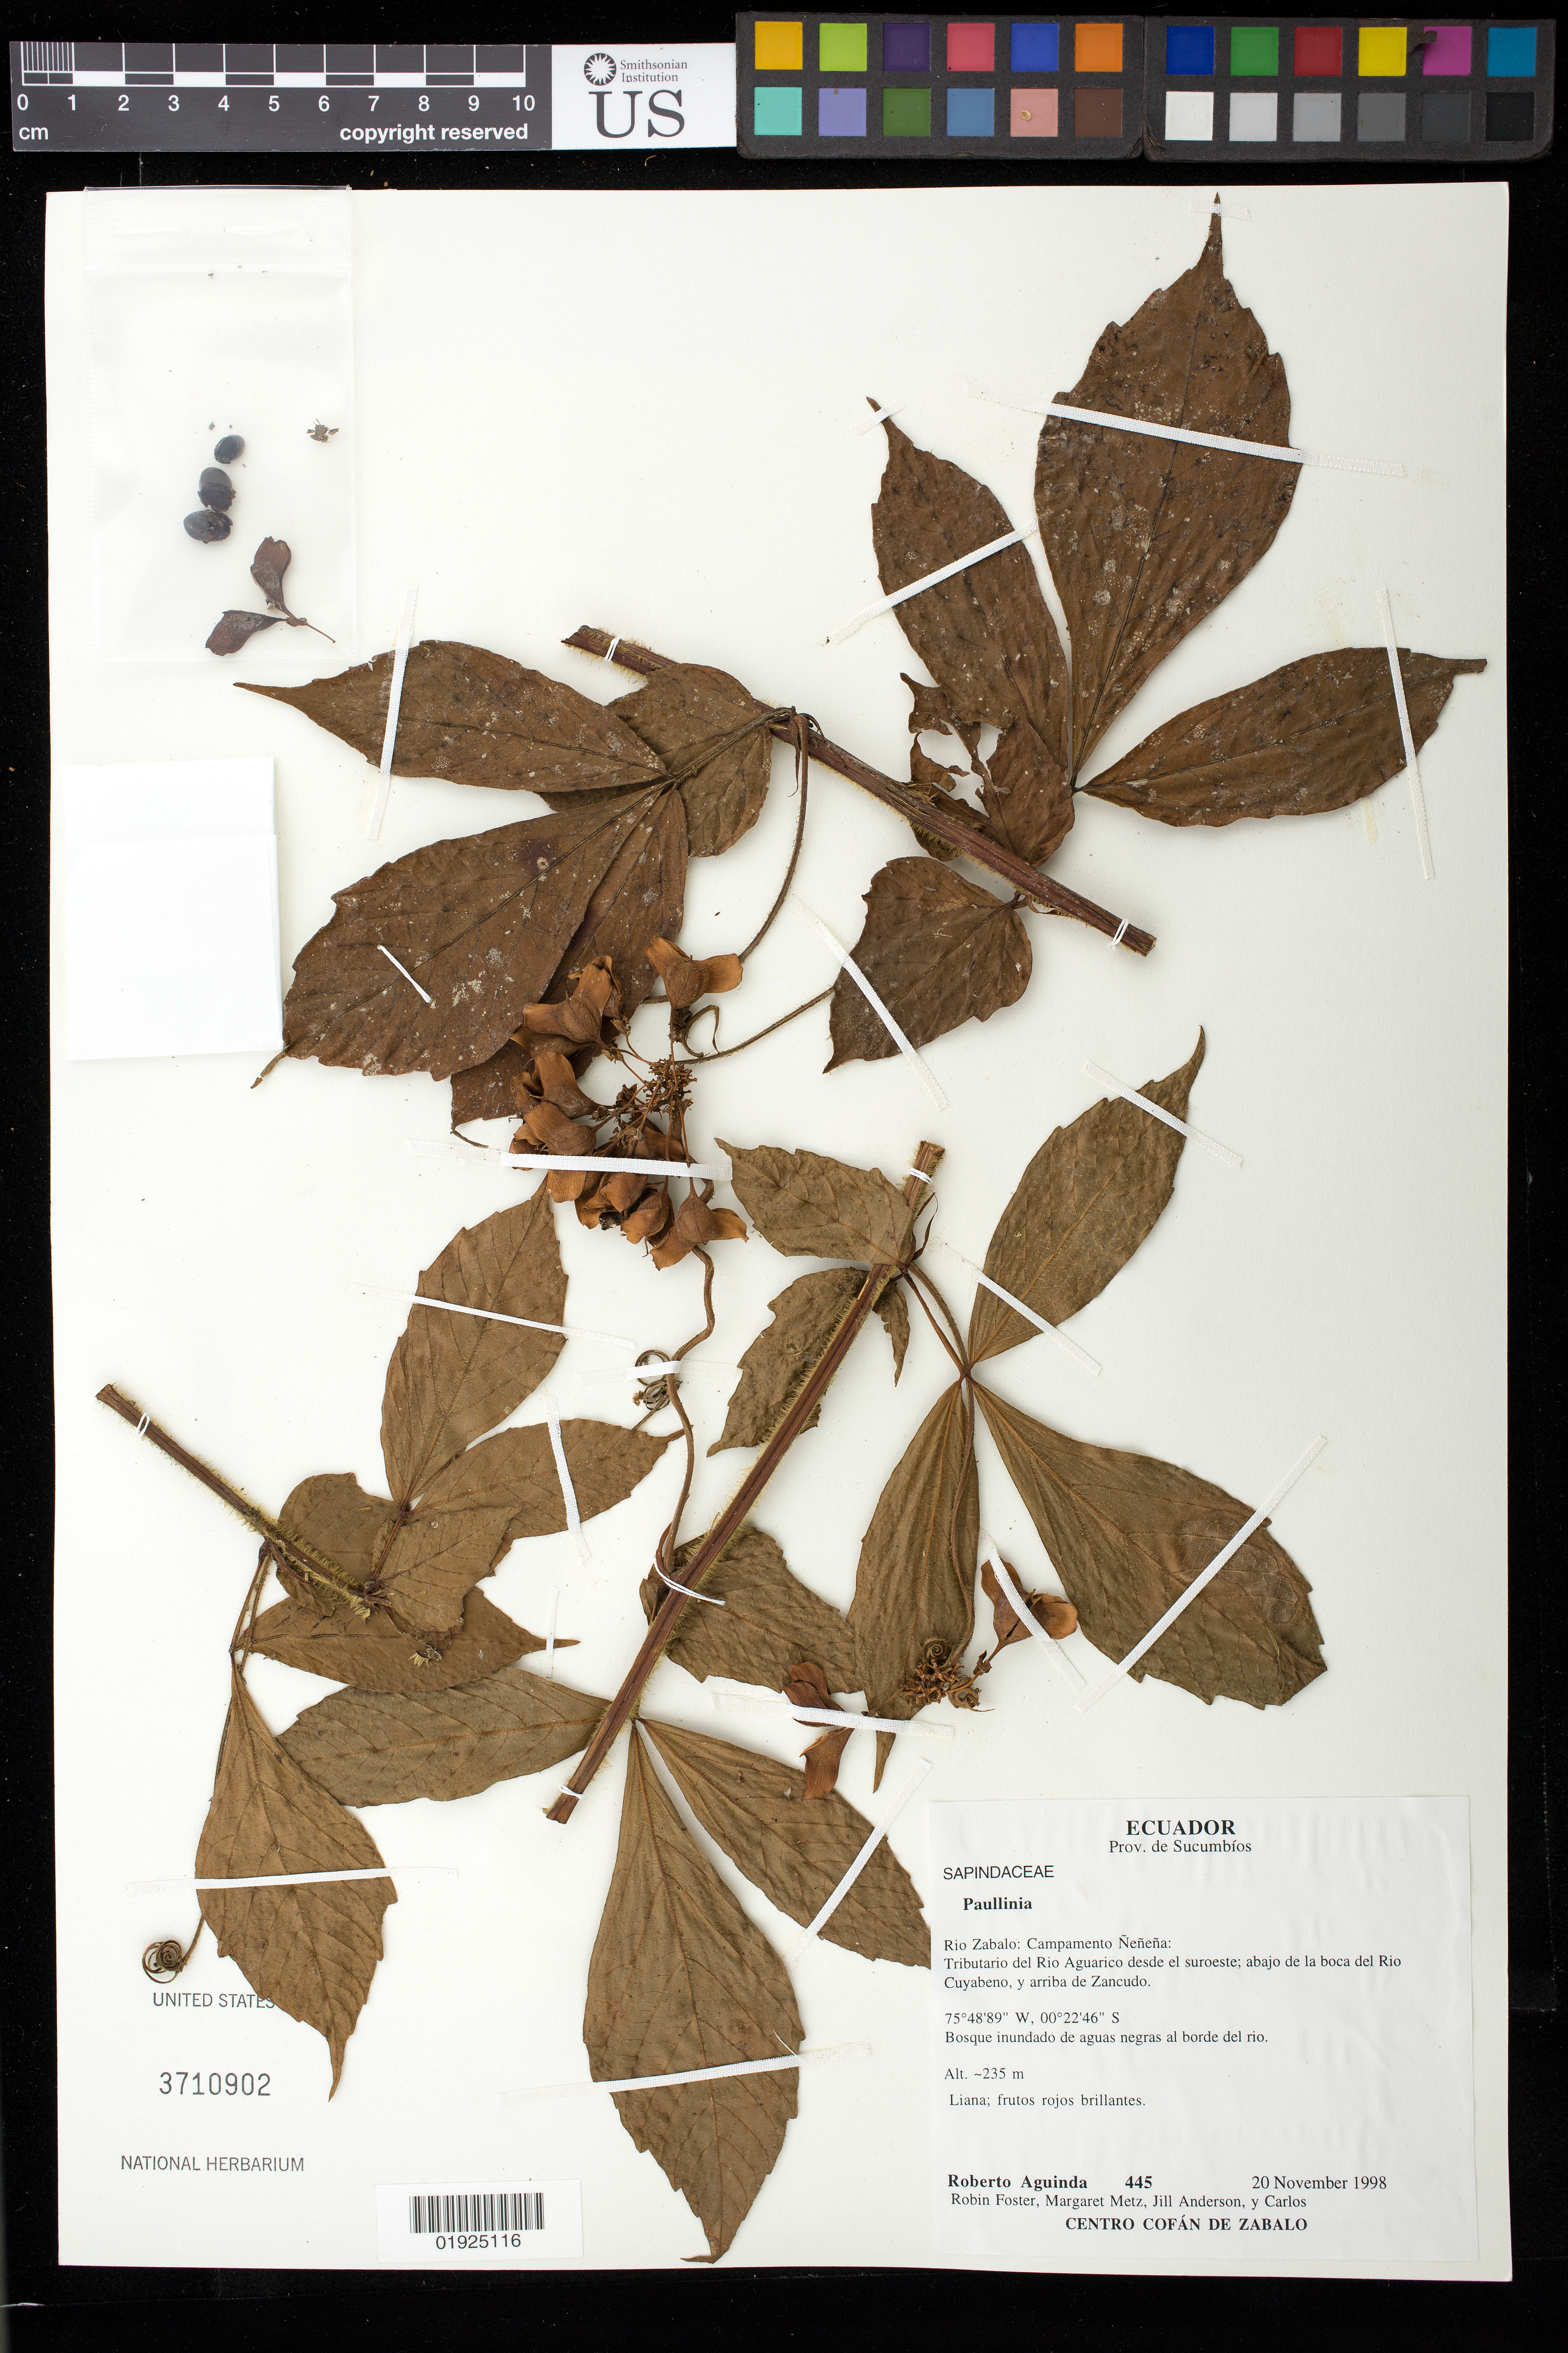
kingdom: Plantae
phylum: Tracheophyta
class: Magnoliopsida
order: Sapindales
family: Sapindaceae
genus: Paullinia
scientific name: Paullinia sp.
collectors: R. Aguinda, R. B. Foster, M. Metz & J. Anderson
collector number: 445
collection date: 1998-11-20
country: Ecuador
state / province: Sucumbios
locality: Rio Zabalo: Campamento Ñeñeña: tributario del Rio Aguarico desde el suroeste; abajo de la boca del Rio Cuyabeno, y arriba de Zancudo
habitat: Bosque inundado de aguas negras al borde del rio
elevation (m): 235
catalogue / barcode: US 3710902